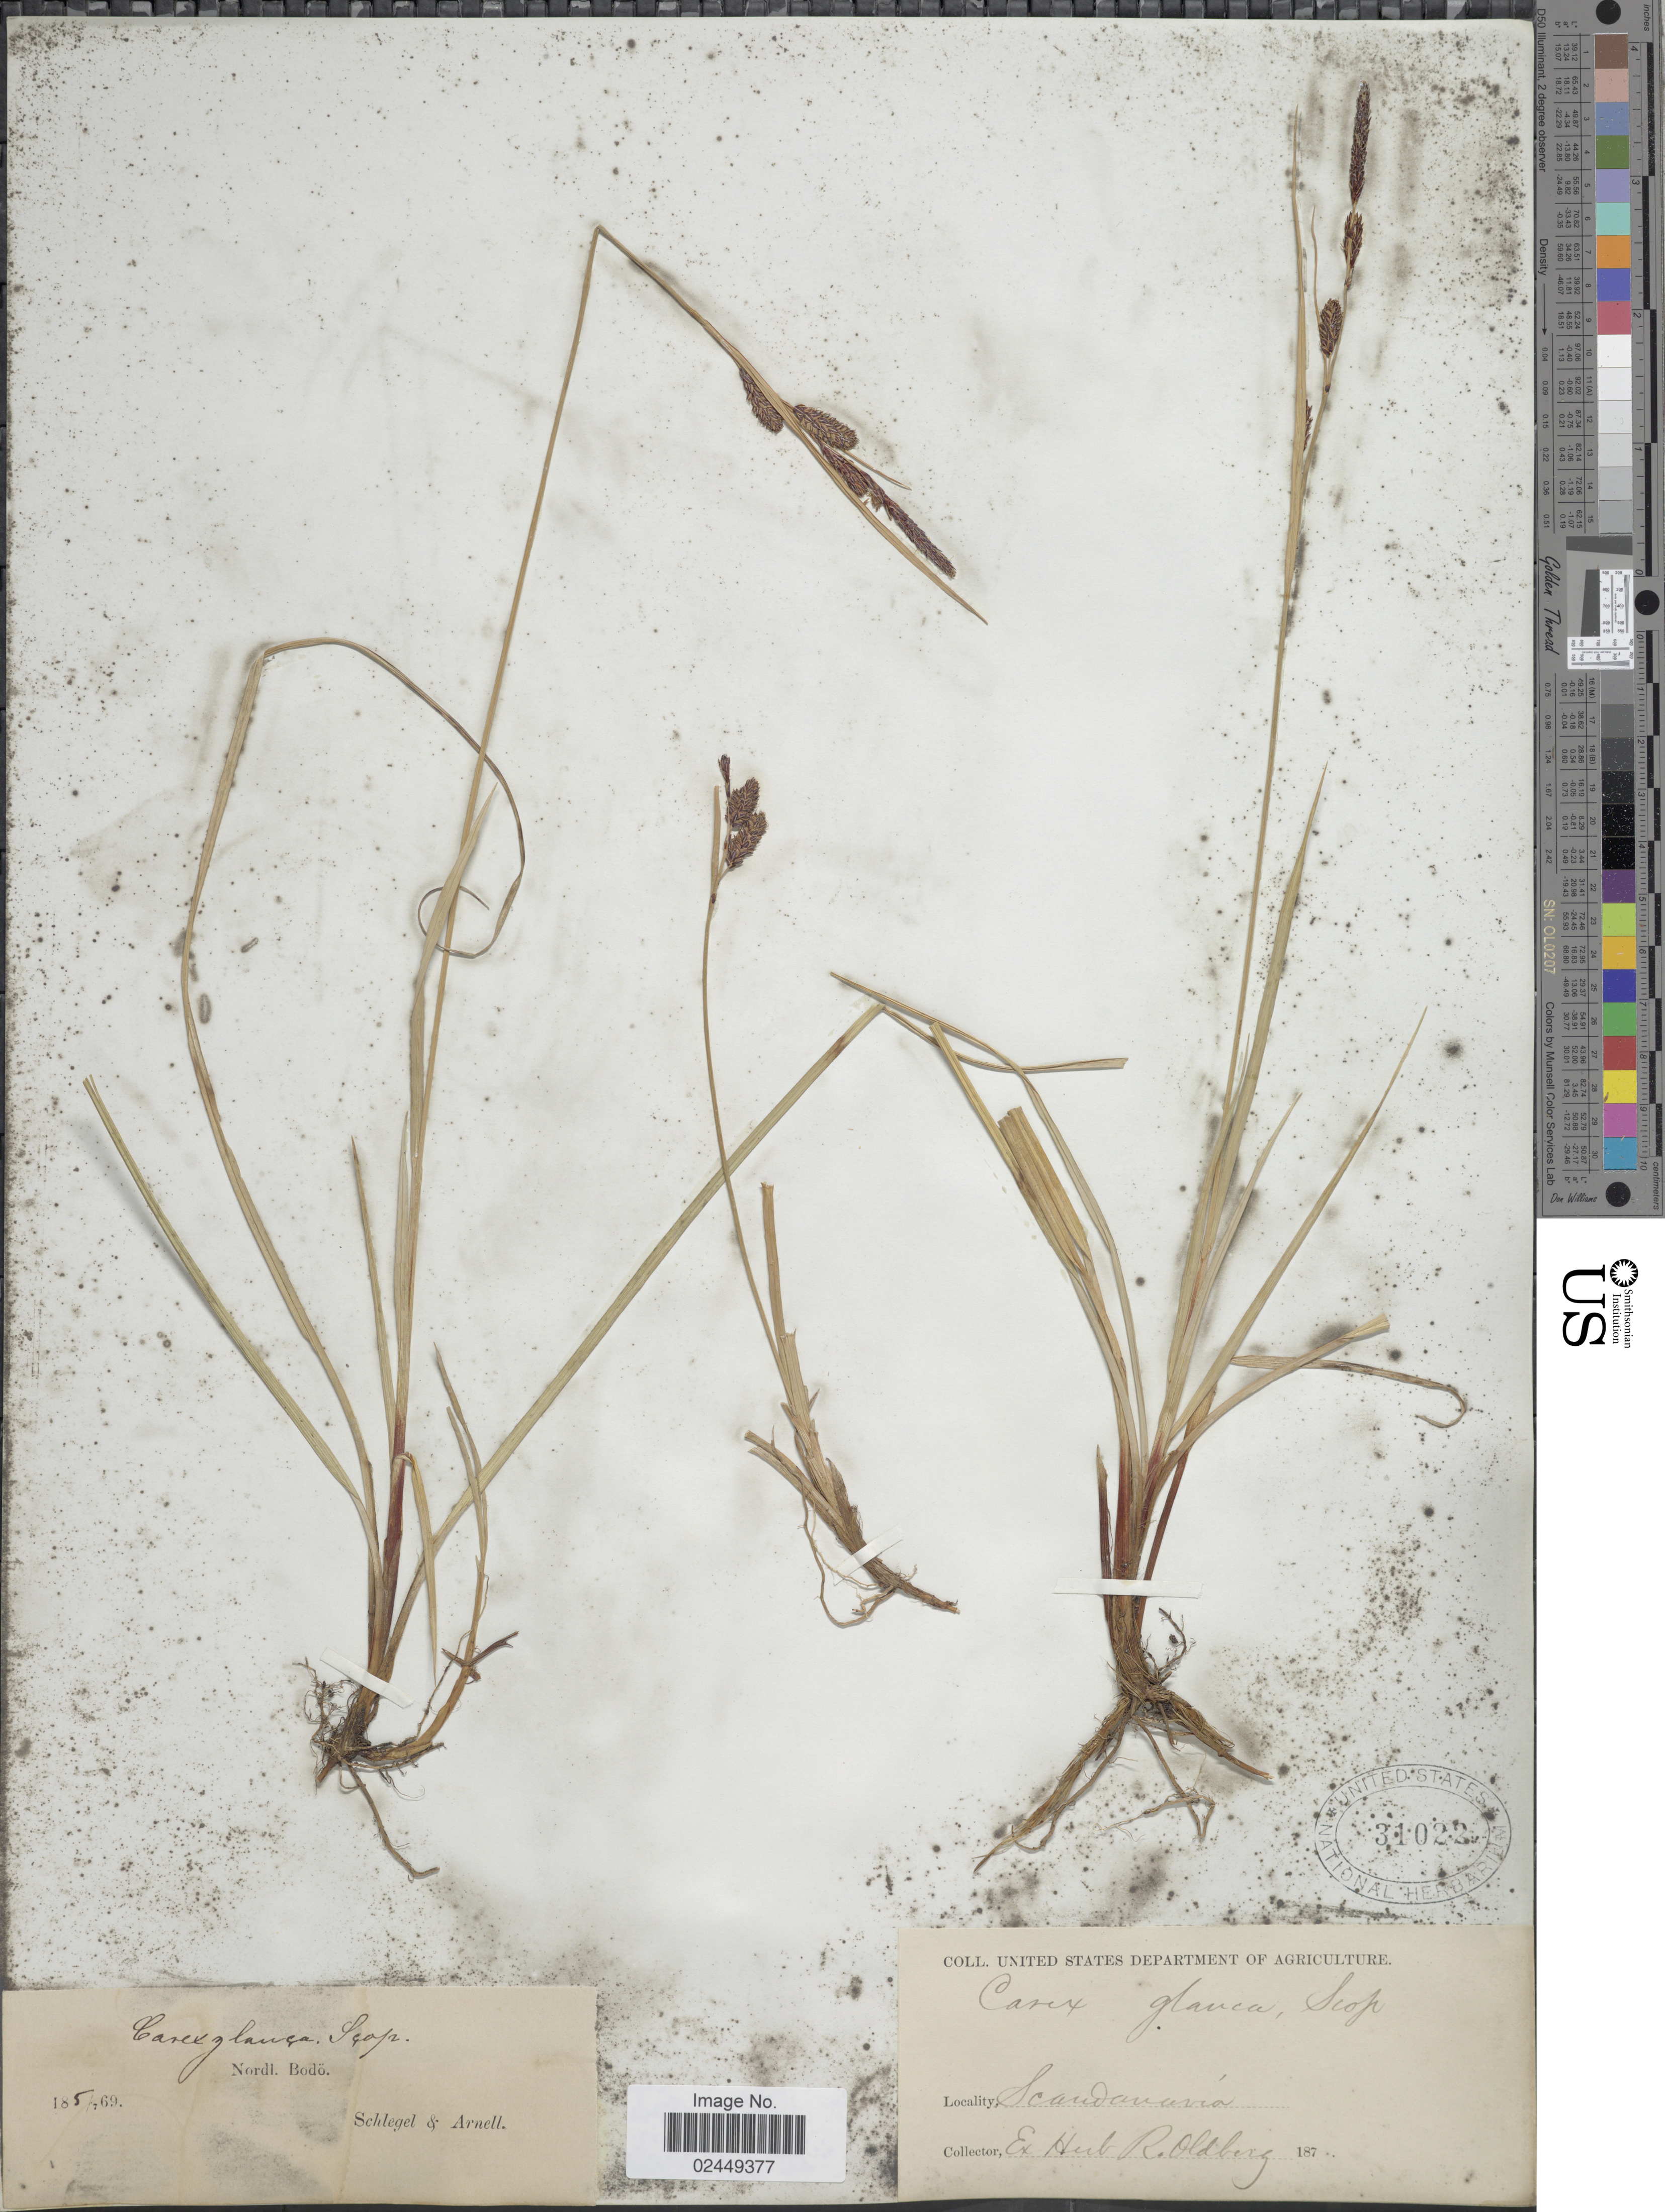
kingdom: Plantae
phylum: Tracheophyta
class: Liliopsida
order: Poales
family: Cyperaceae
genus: Carex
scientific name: Carex flacca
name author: Schreb.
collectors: Schlegel & Arnell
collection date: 1869-07-05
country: Norway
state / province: Nordland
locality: Nordl. Bodo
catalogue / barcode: US 31022-2